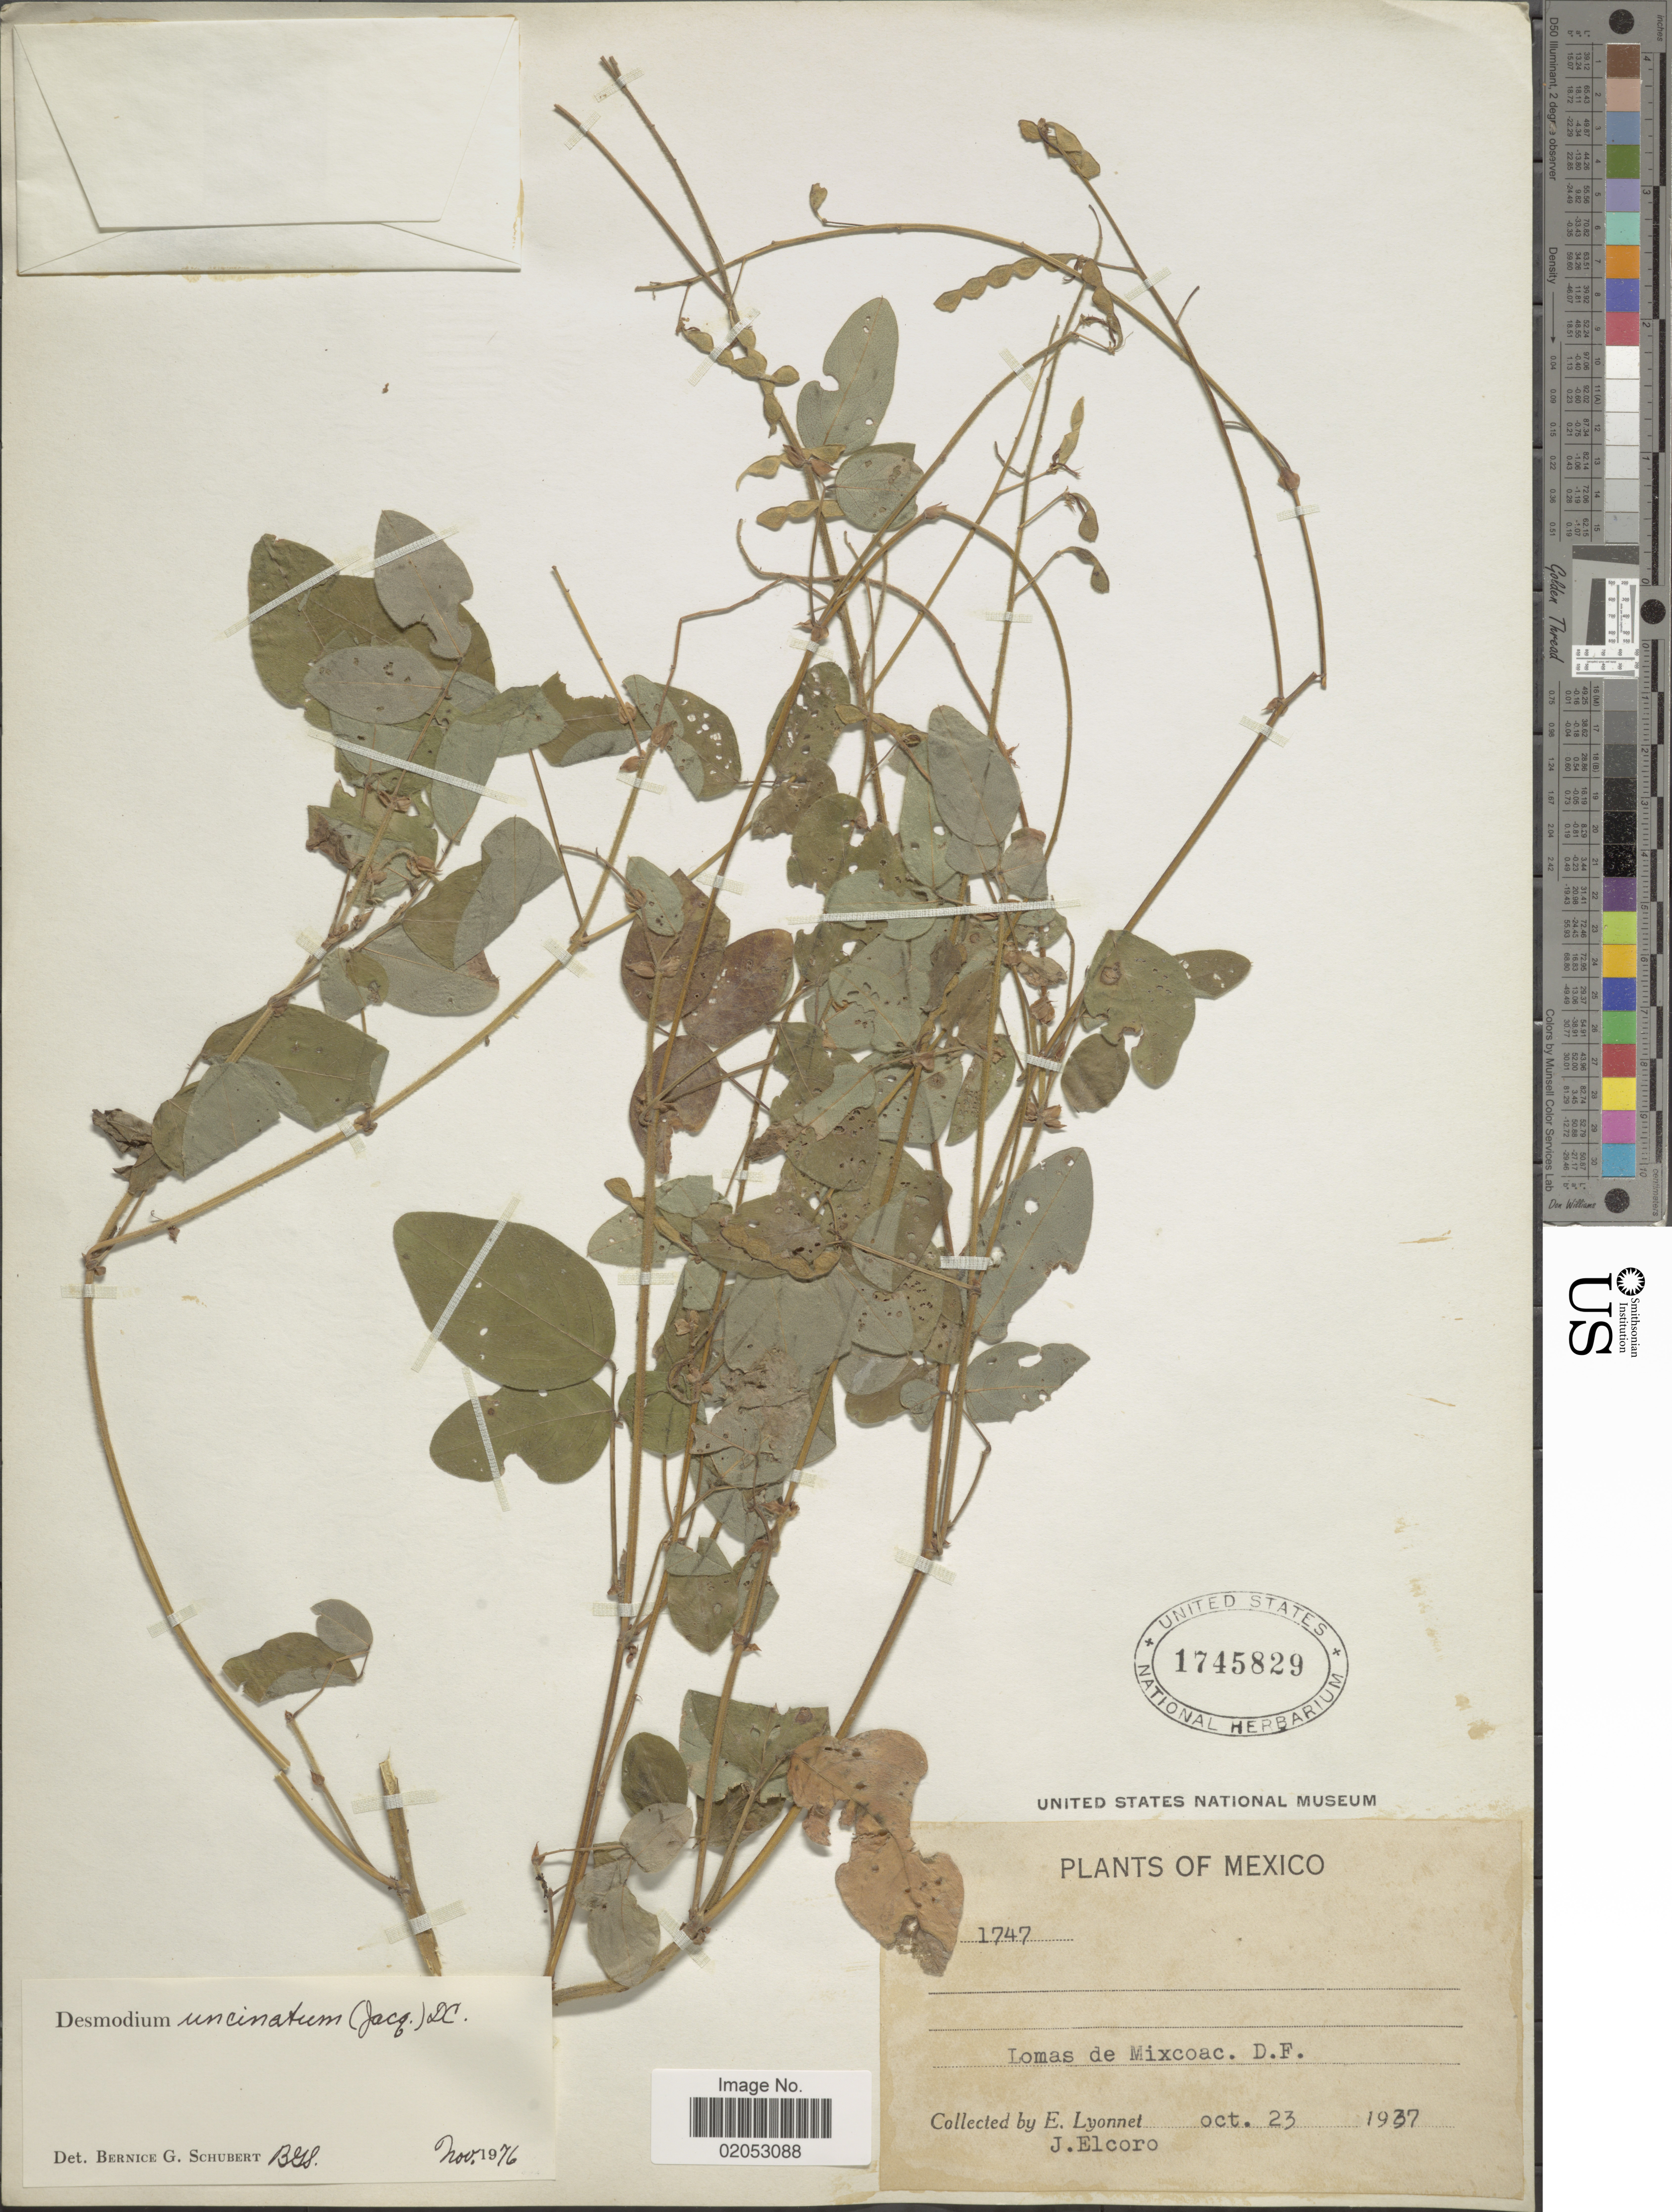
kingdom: Plantae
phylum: Tracheophyta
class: Magnoliopsida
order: Fabales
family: Fabaceae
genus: Desmodium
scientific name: Desmodium uncinatum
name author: (Jacq.) DC.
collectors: E. Lyonnet & J. Elcoro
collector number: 1747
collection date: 1937-10-23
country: Mexico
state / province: Distrito Federal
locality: Lomas de Mixcoac. D.F.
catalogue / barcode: US 1745829